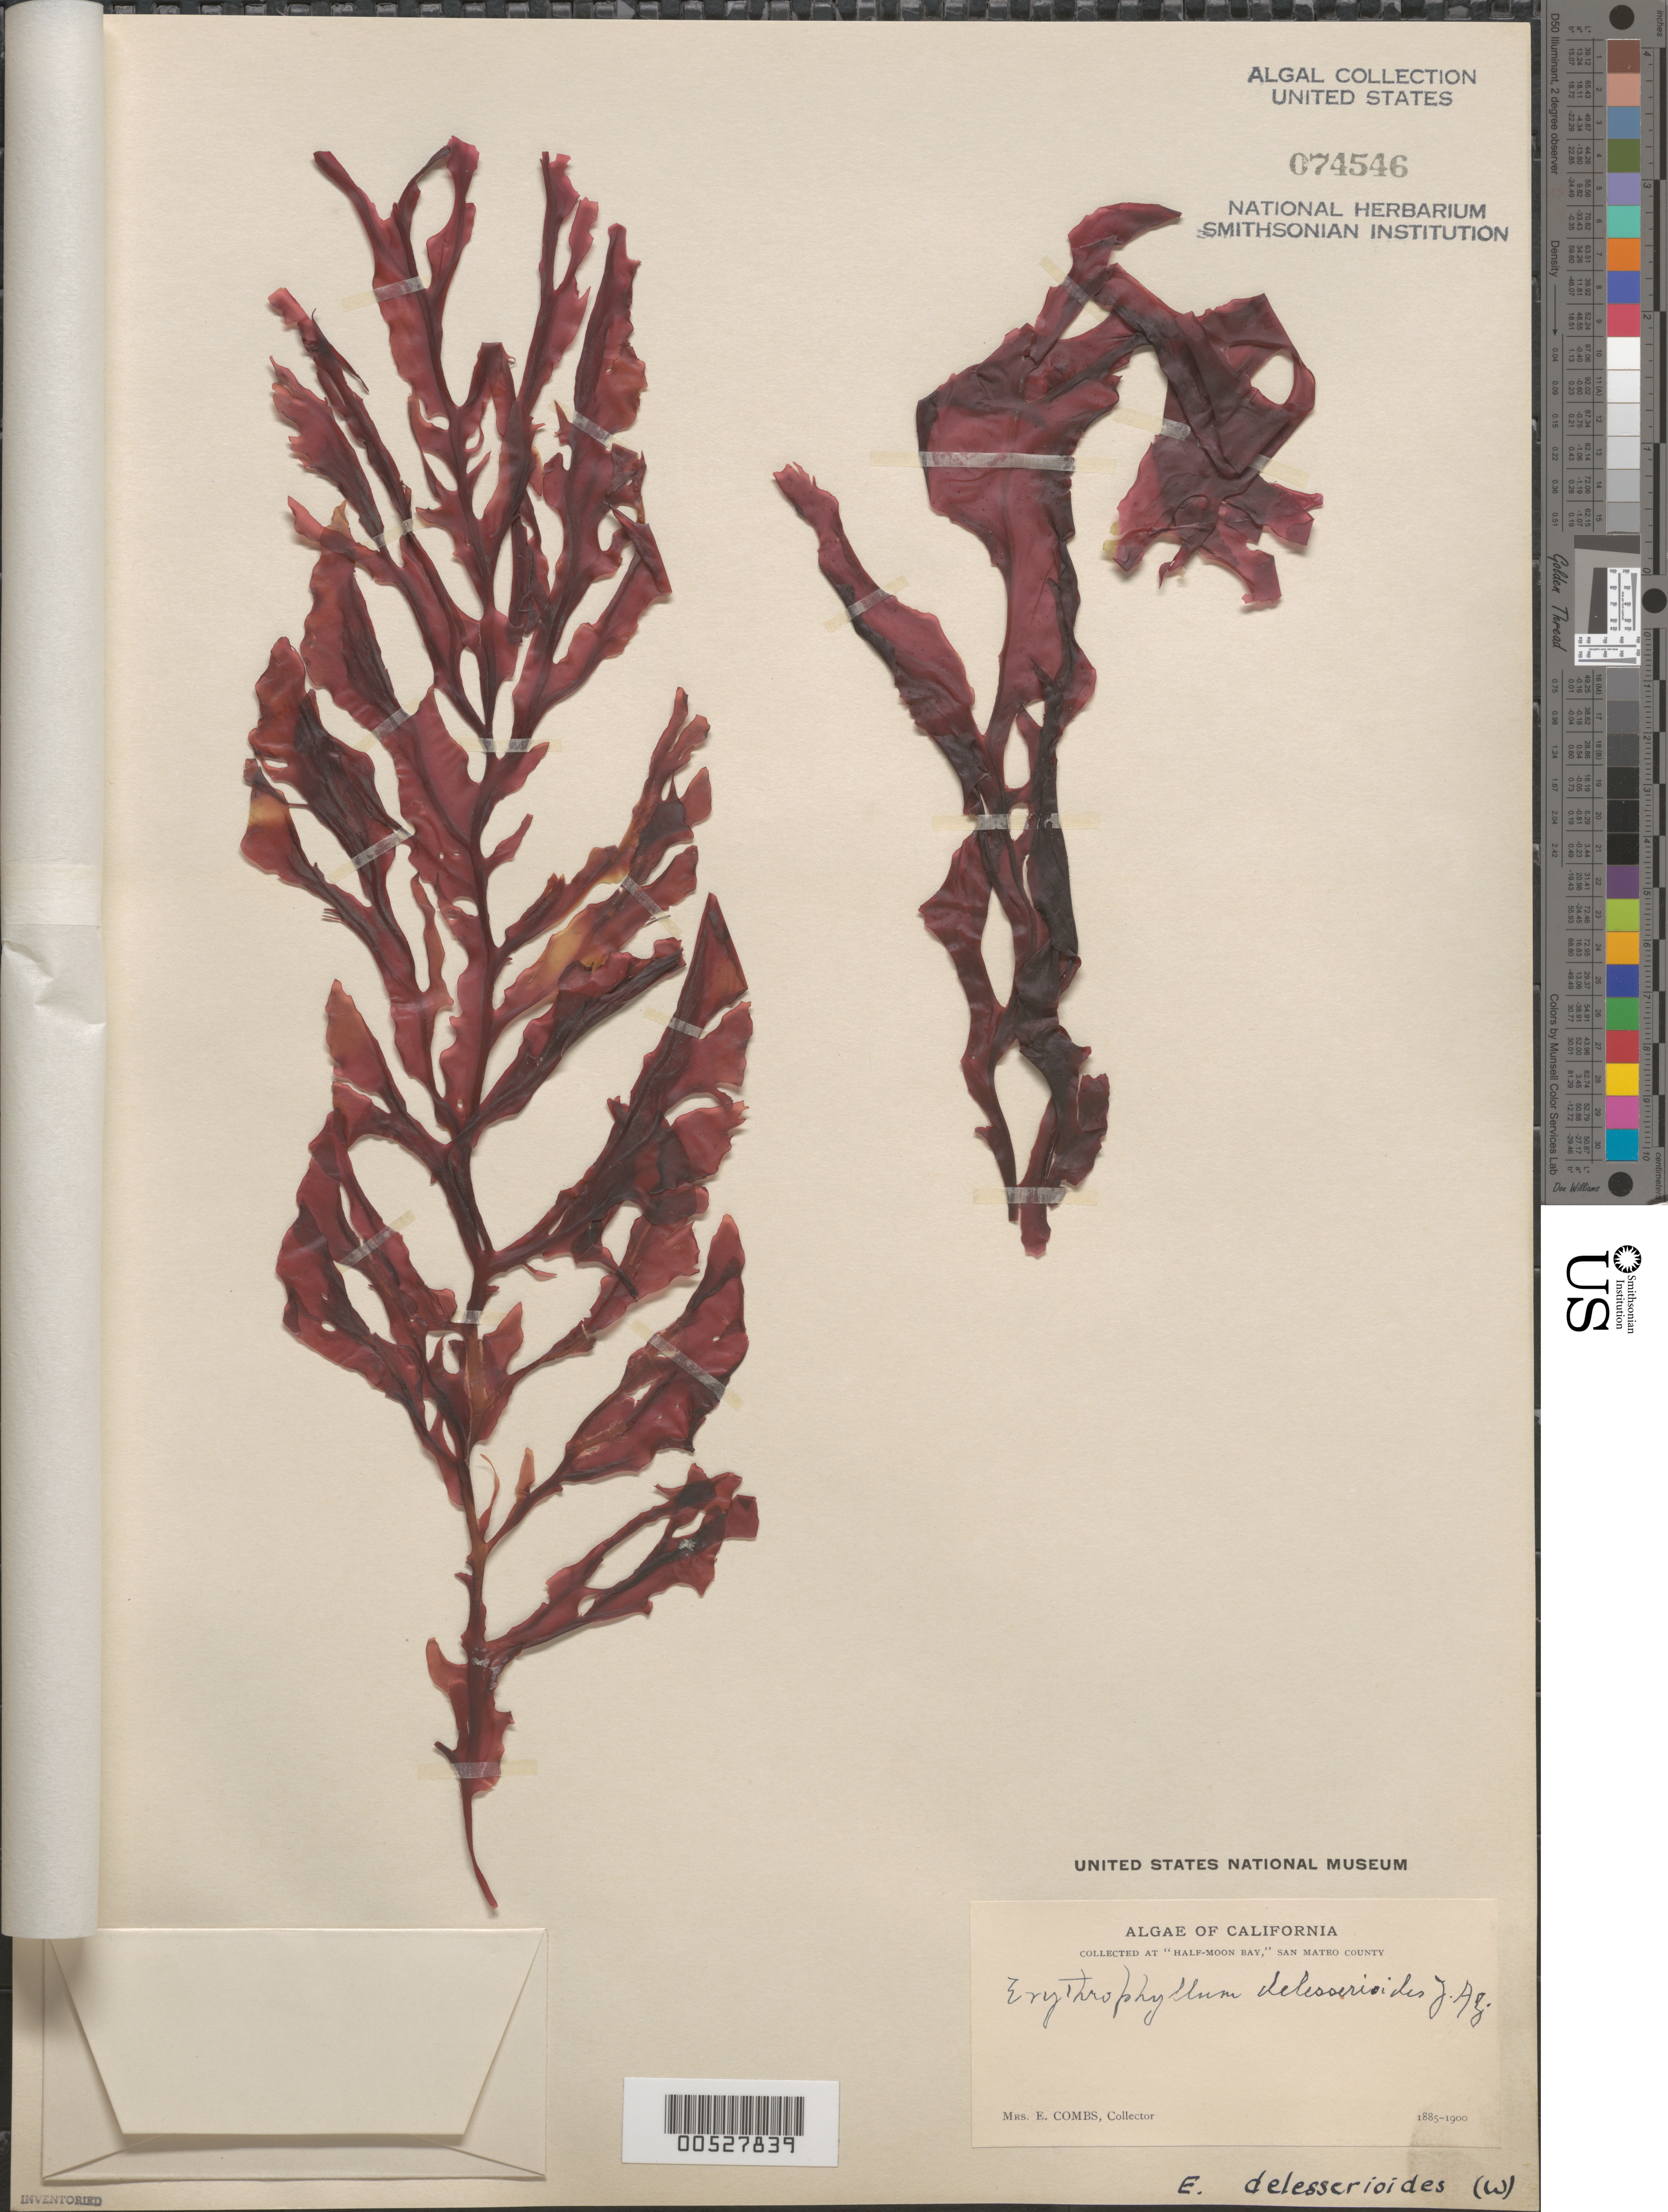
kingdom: Plantae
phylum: Rhodophyta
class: Florideophyceae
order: Gigartinales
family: Kallymeniaceae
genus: Erythrophyllum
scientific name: Erythrophyllum delesserioides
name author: J. Agardh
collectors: Mrs. E. Combs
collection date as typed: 1885 to -- --- 1900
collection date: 1885/1900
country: United States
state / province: California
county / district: San Mateo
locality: Half Moon Bay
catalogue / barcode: US 74546